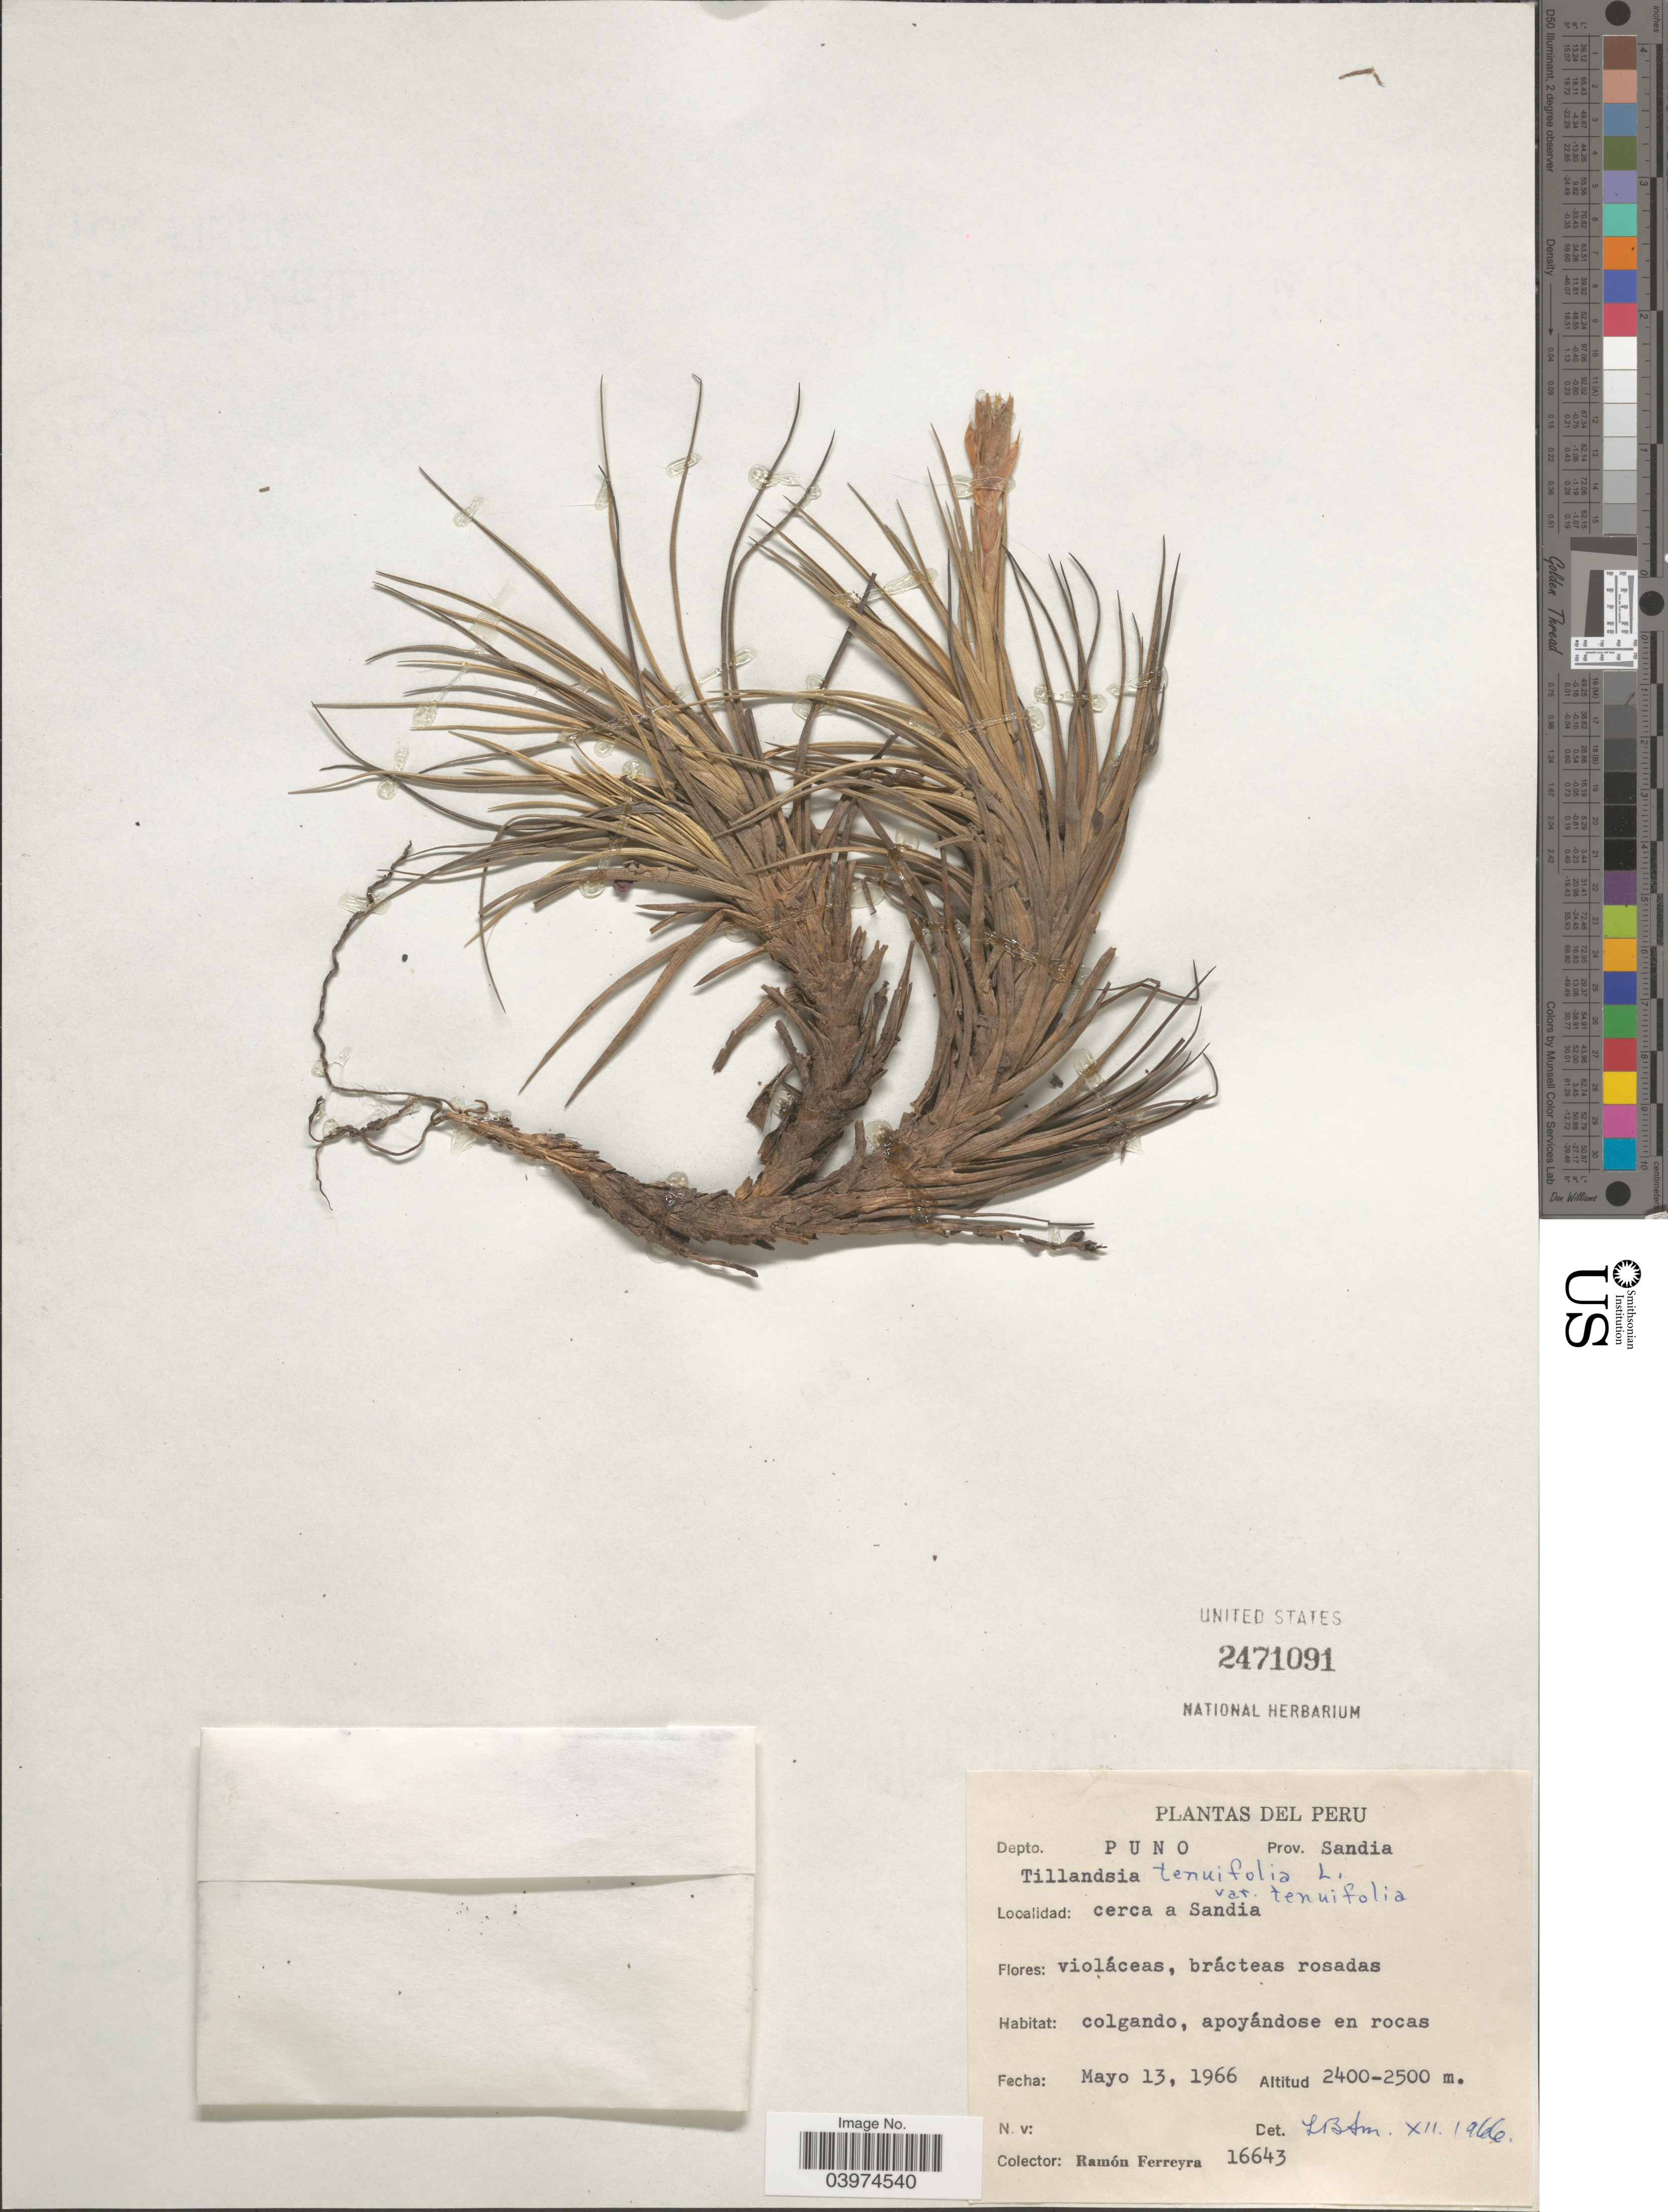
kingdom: Plantae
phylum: Tracheophyta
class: Liliopsida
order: Poales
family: Bromeliaceae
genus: Tillandsia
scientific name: Tillandsia tenuifolia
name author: L.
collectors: R. A. Ferreyra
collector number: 16643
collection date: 1966-05-13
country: Peru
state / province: Puno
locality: Depto. Puno. Prov. Sandia. Cerca a Sandia.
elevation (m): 2400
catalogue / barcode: US 2471091